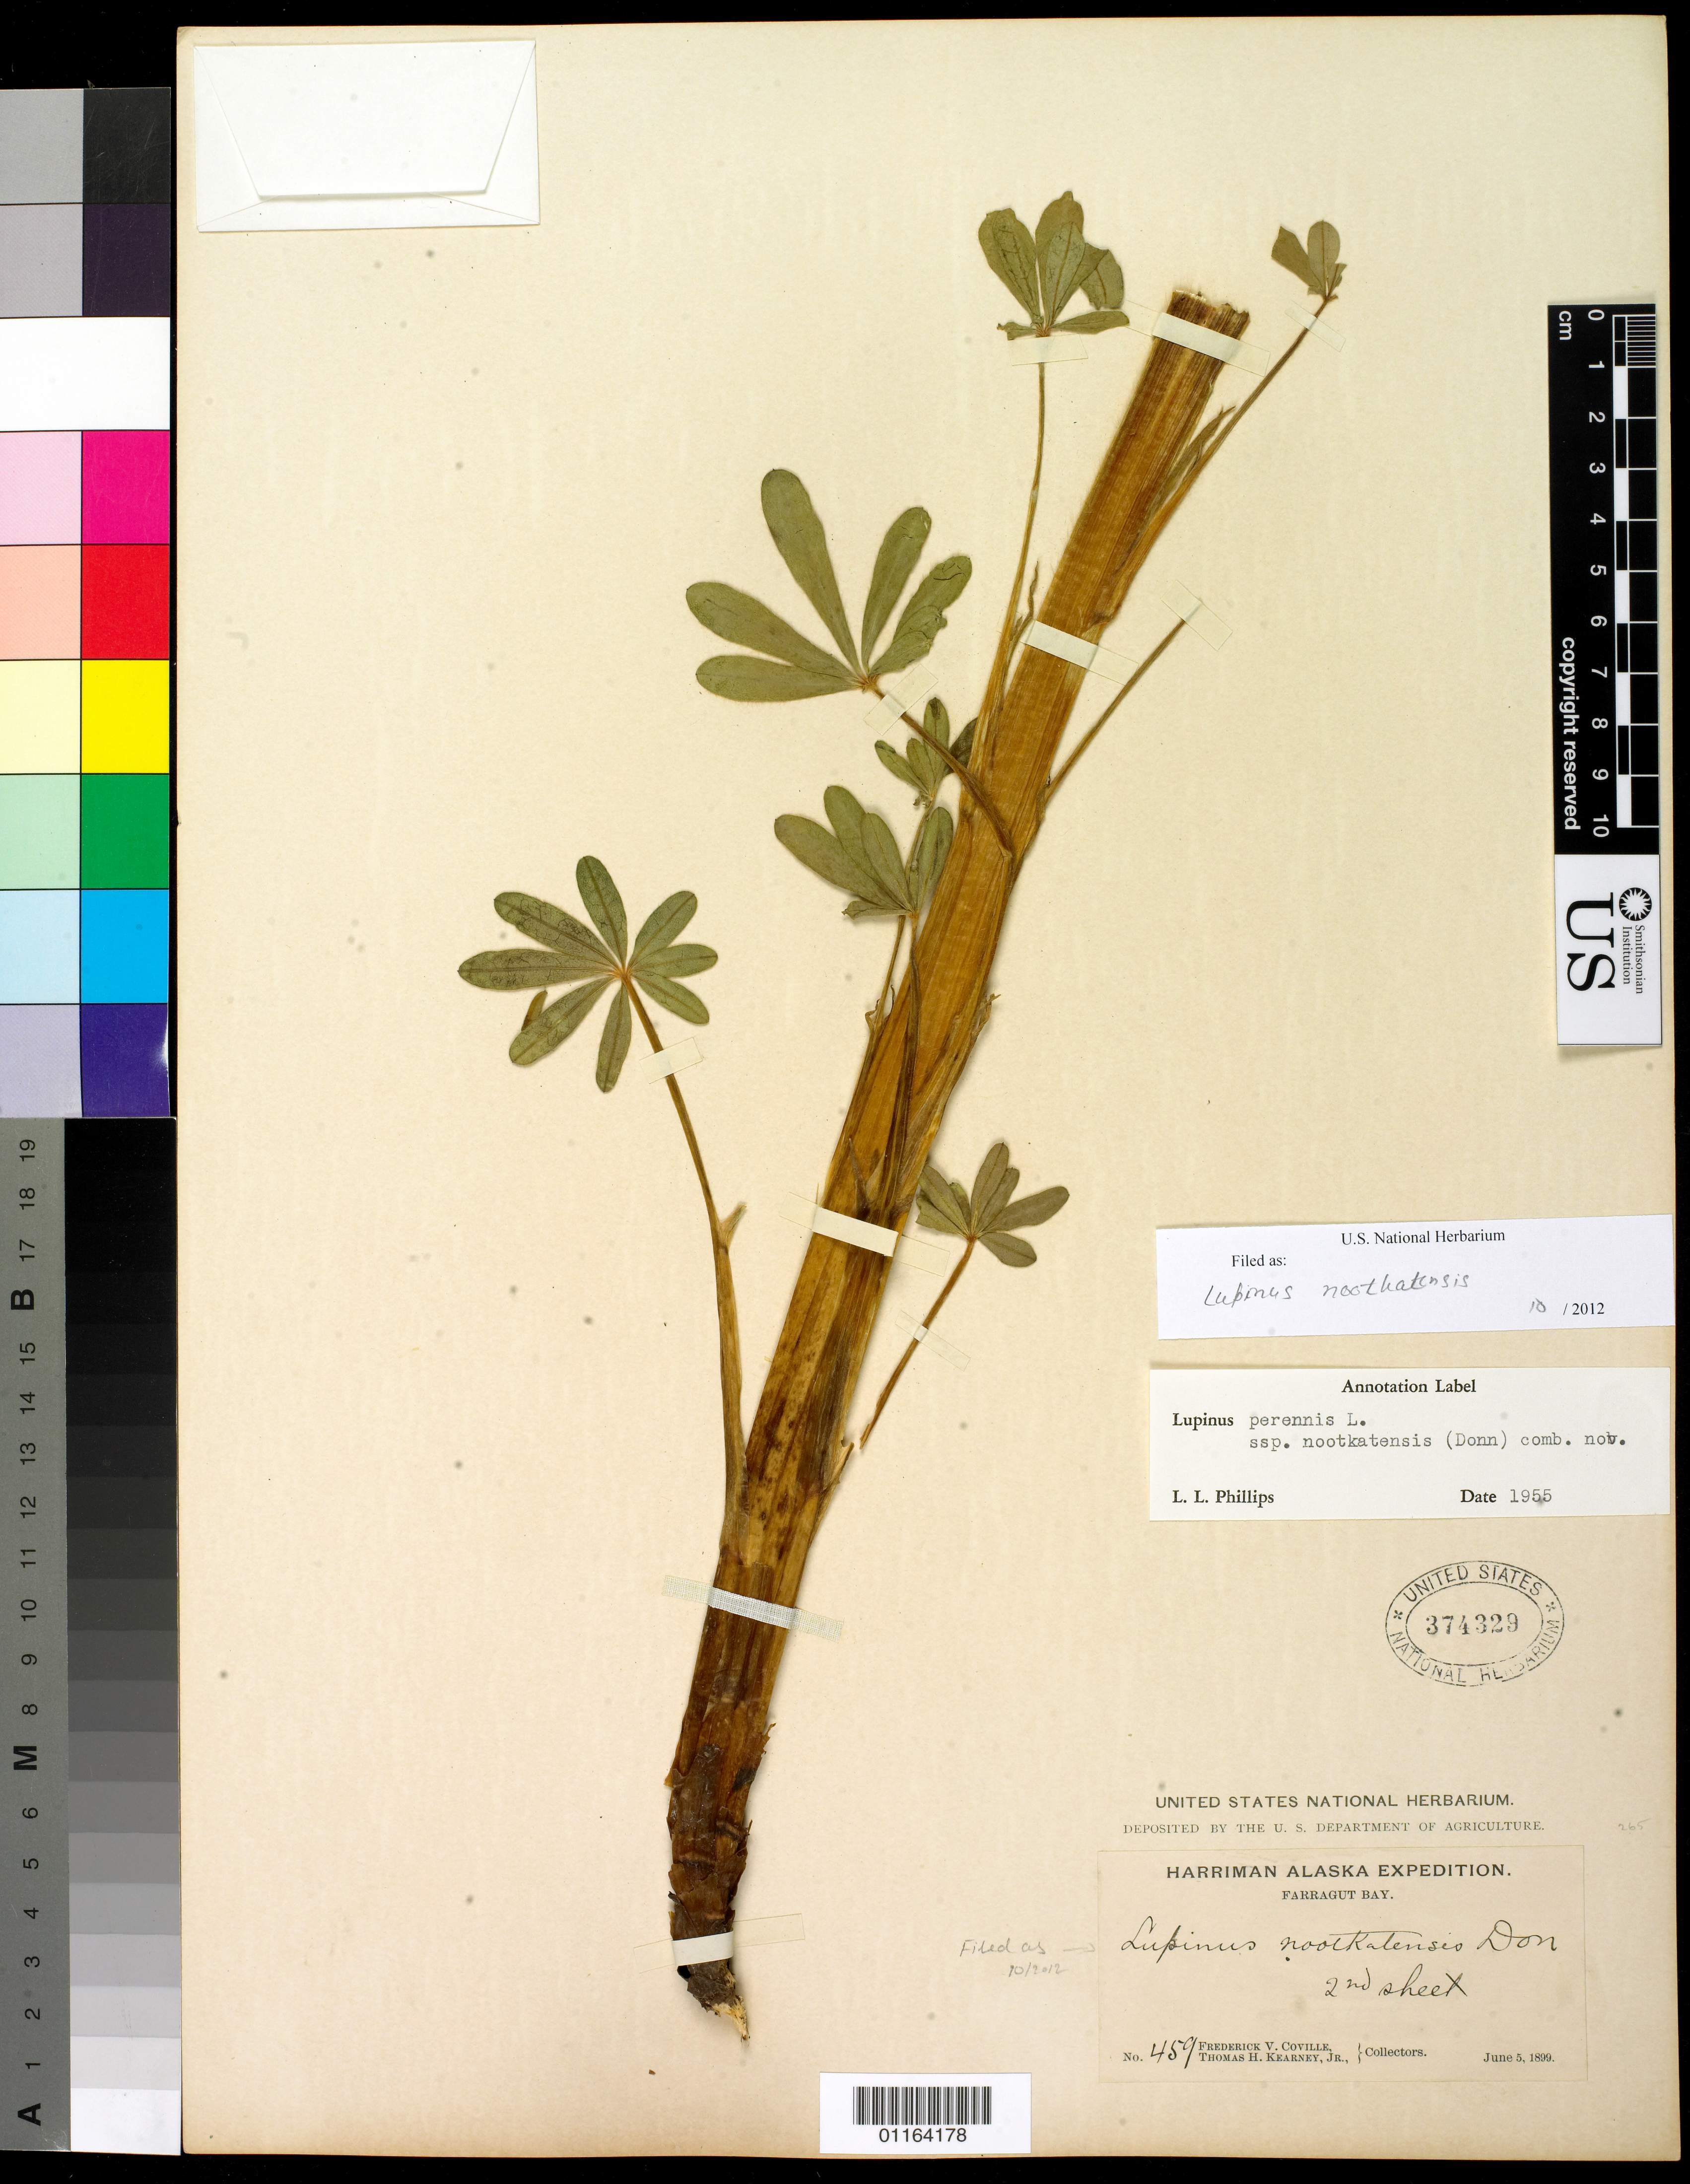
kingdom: Plantae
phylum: Tracheophyta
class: Magnoliopsida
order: Fabales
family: Fabaceae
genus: Lupinus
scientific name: Lupinus nootkatensis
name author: Donn ex Sims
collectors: F. V. Coville & T. H. Kearney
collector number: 459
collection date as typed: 05 Jun 1899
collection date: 1899-06-05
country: United States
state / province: Alaska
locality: Farragut Bay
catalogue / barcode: US 374329